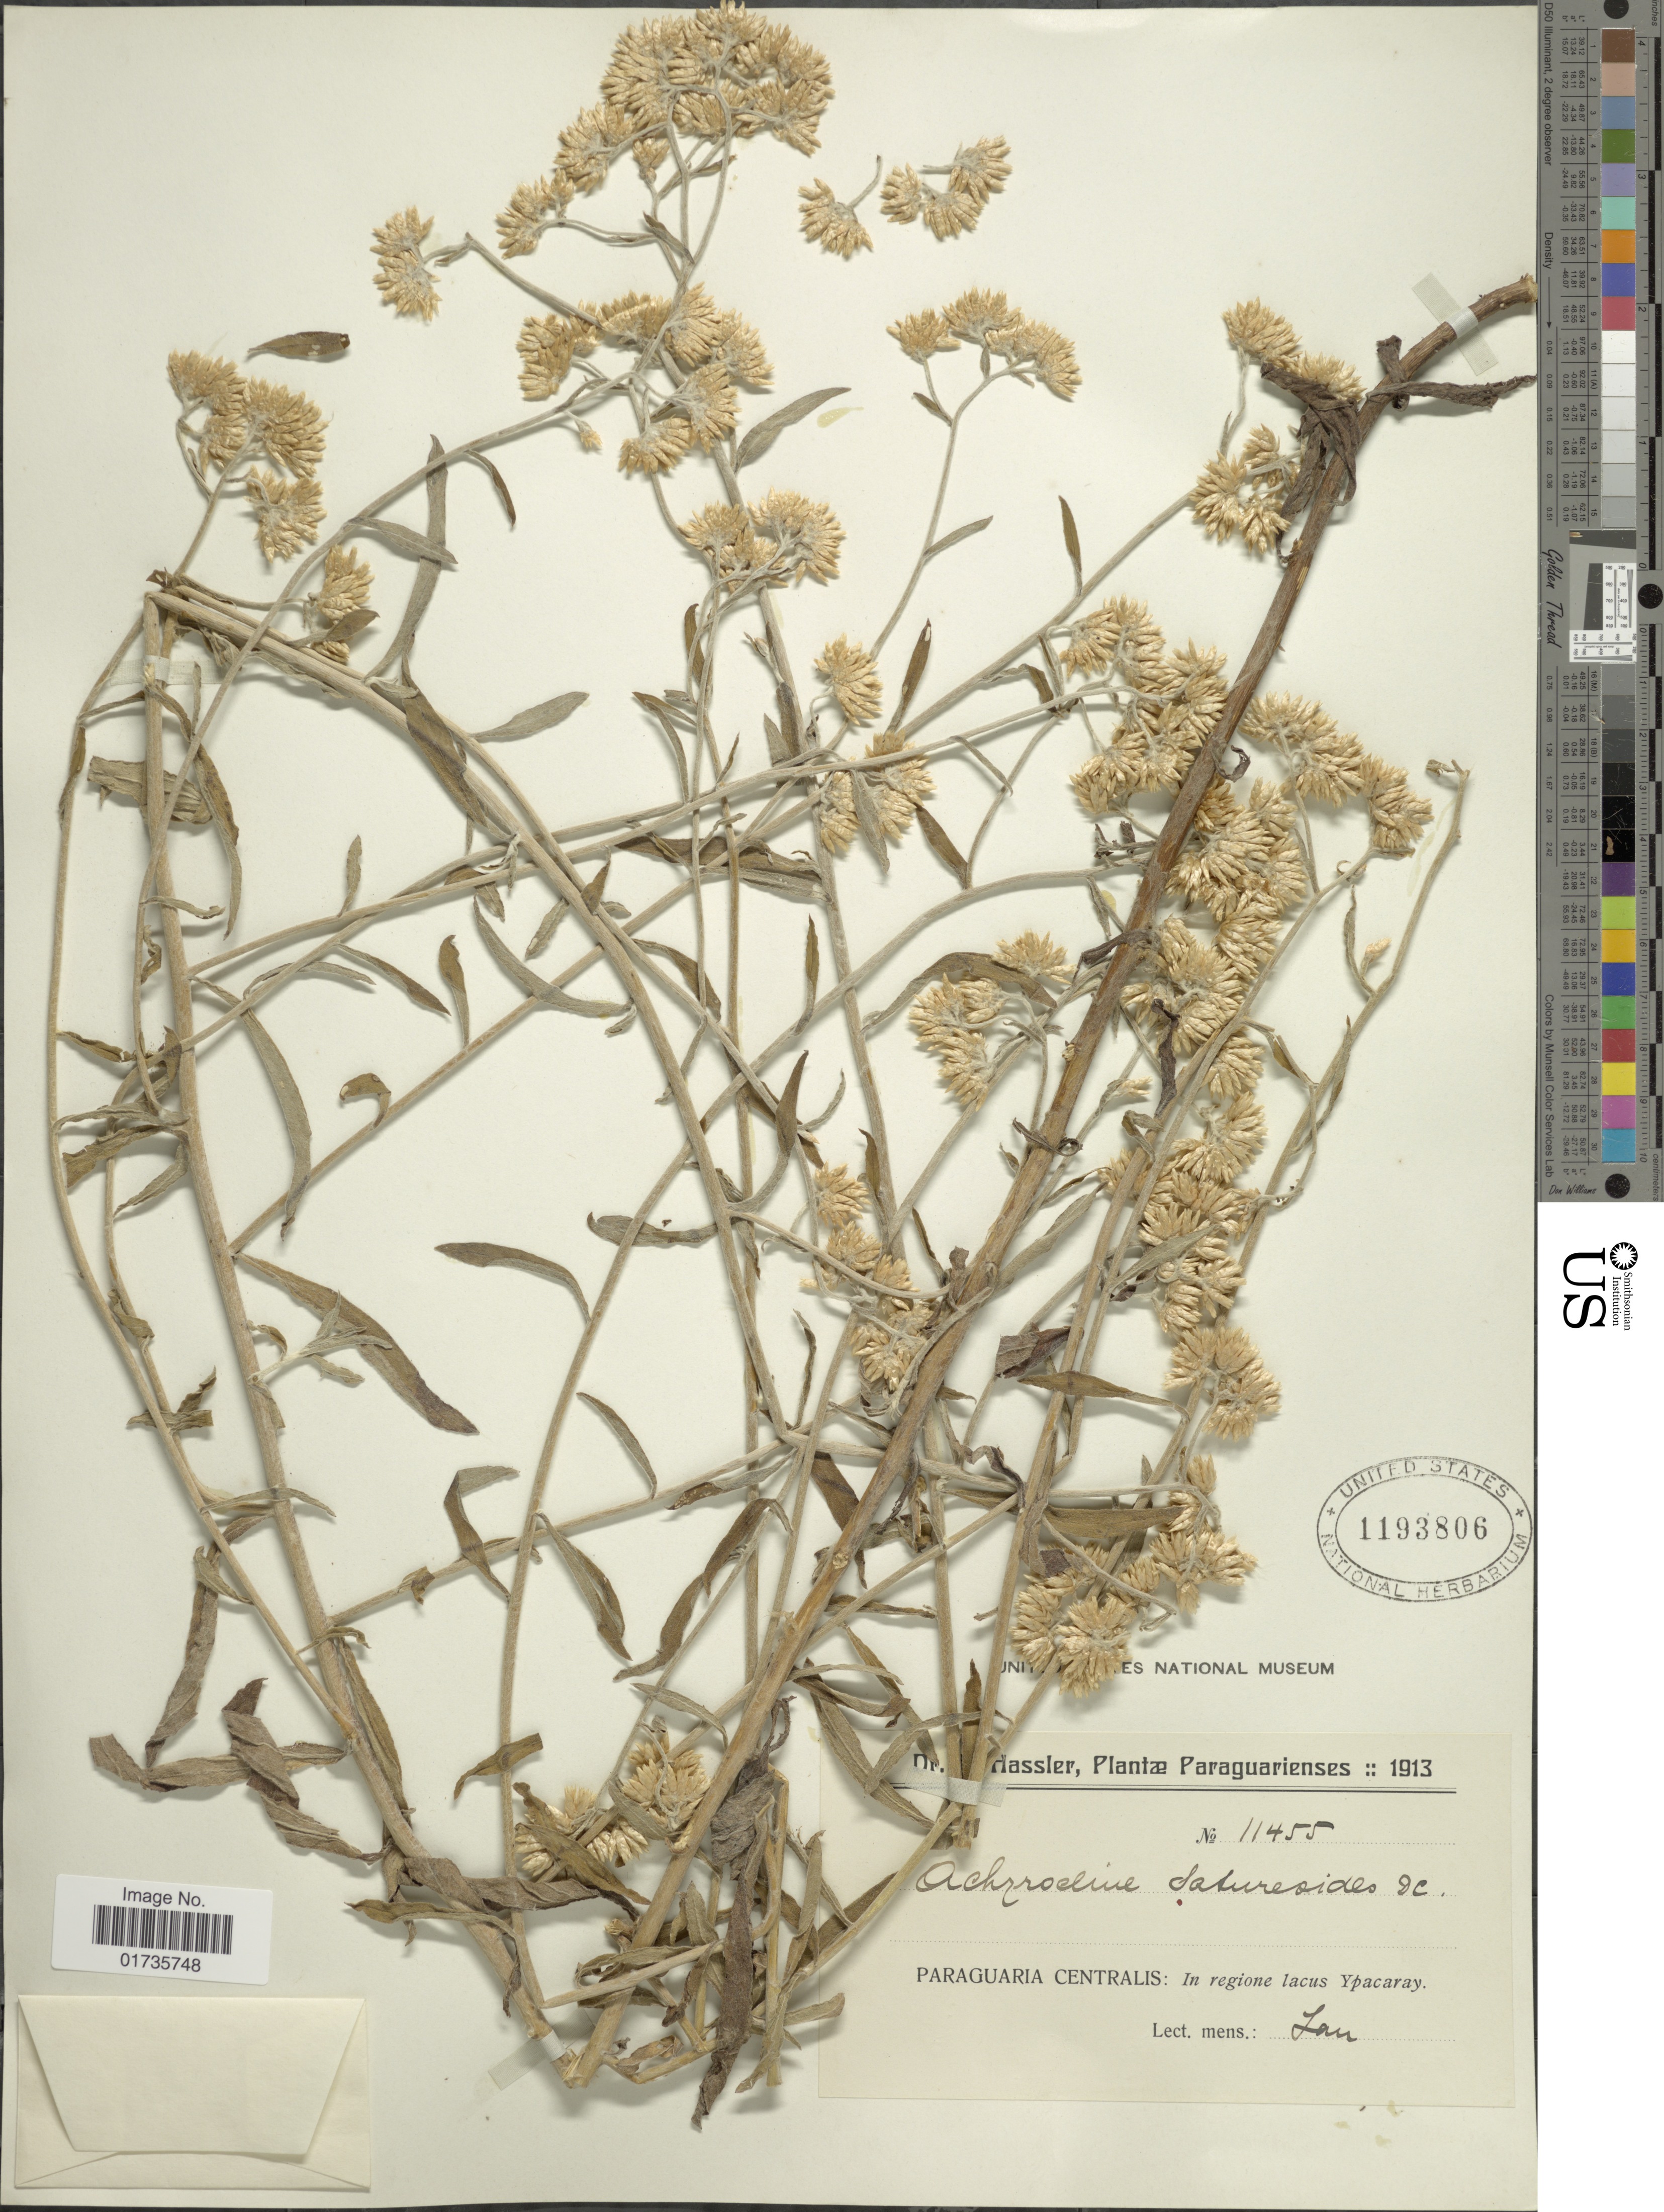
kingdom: Plantae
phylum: Tracheophyta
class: Magnoliopsida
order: Asterales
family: Asteraceae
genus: Achyrocline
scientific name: Achyrocline satureioides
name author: (Lam.) DC.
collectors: E. Hassler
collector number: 11455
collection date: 1913-01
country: Paraguay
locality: Paraguaria Centralis: In regione lacus Ypacaray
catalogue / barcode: US 1193806